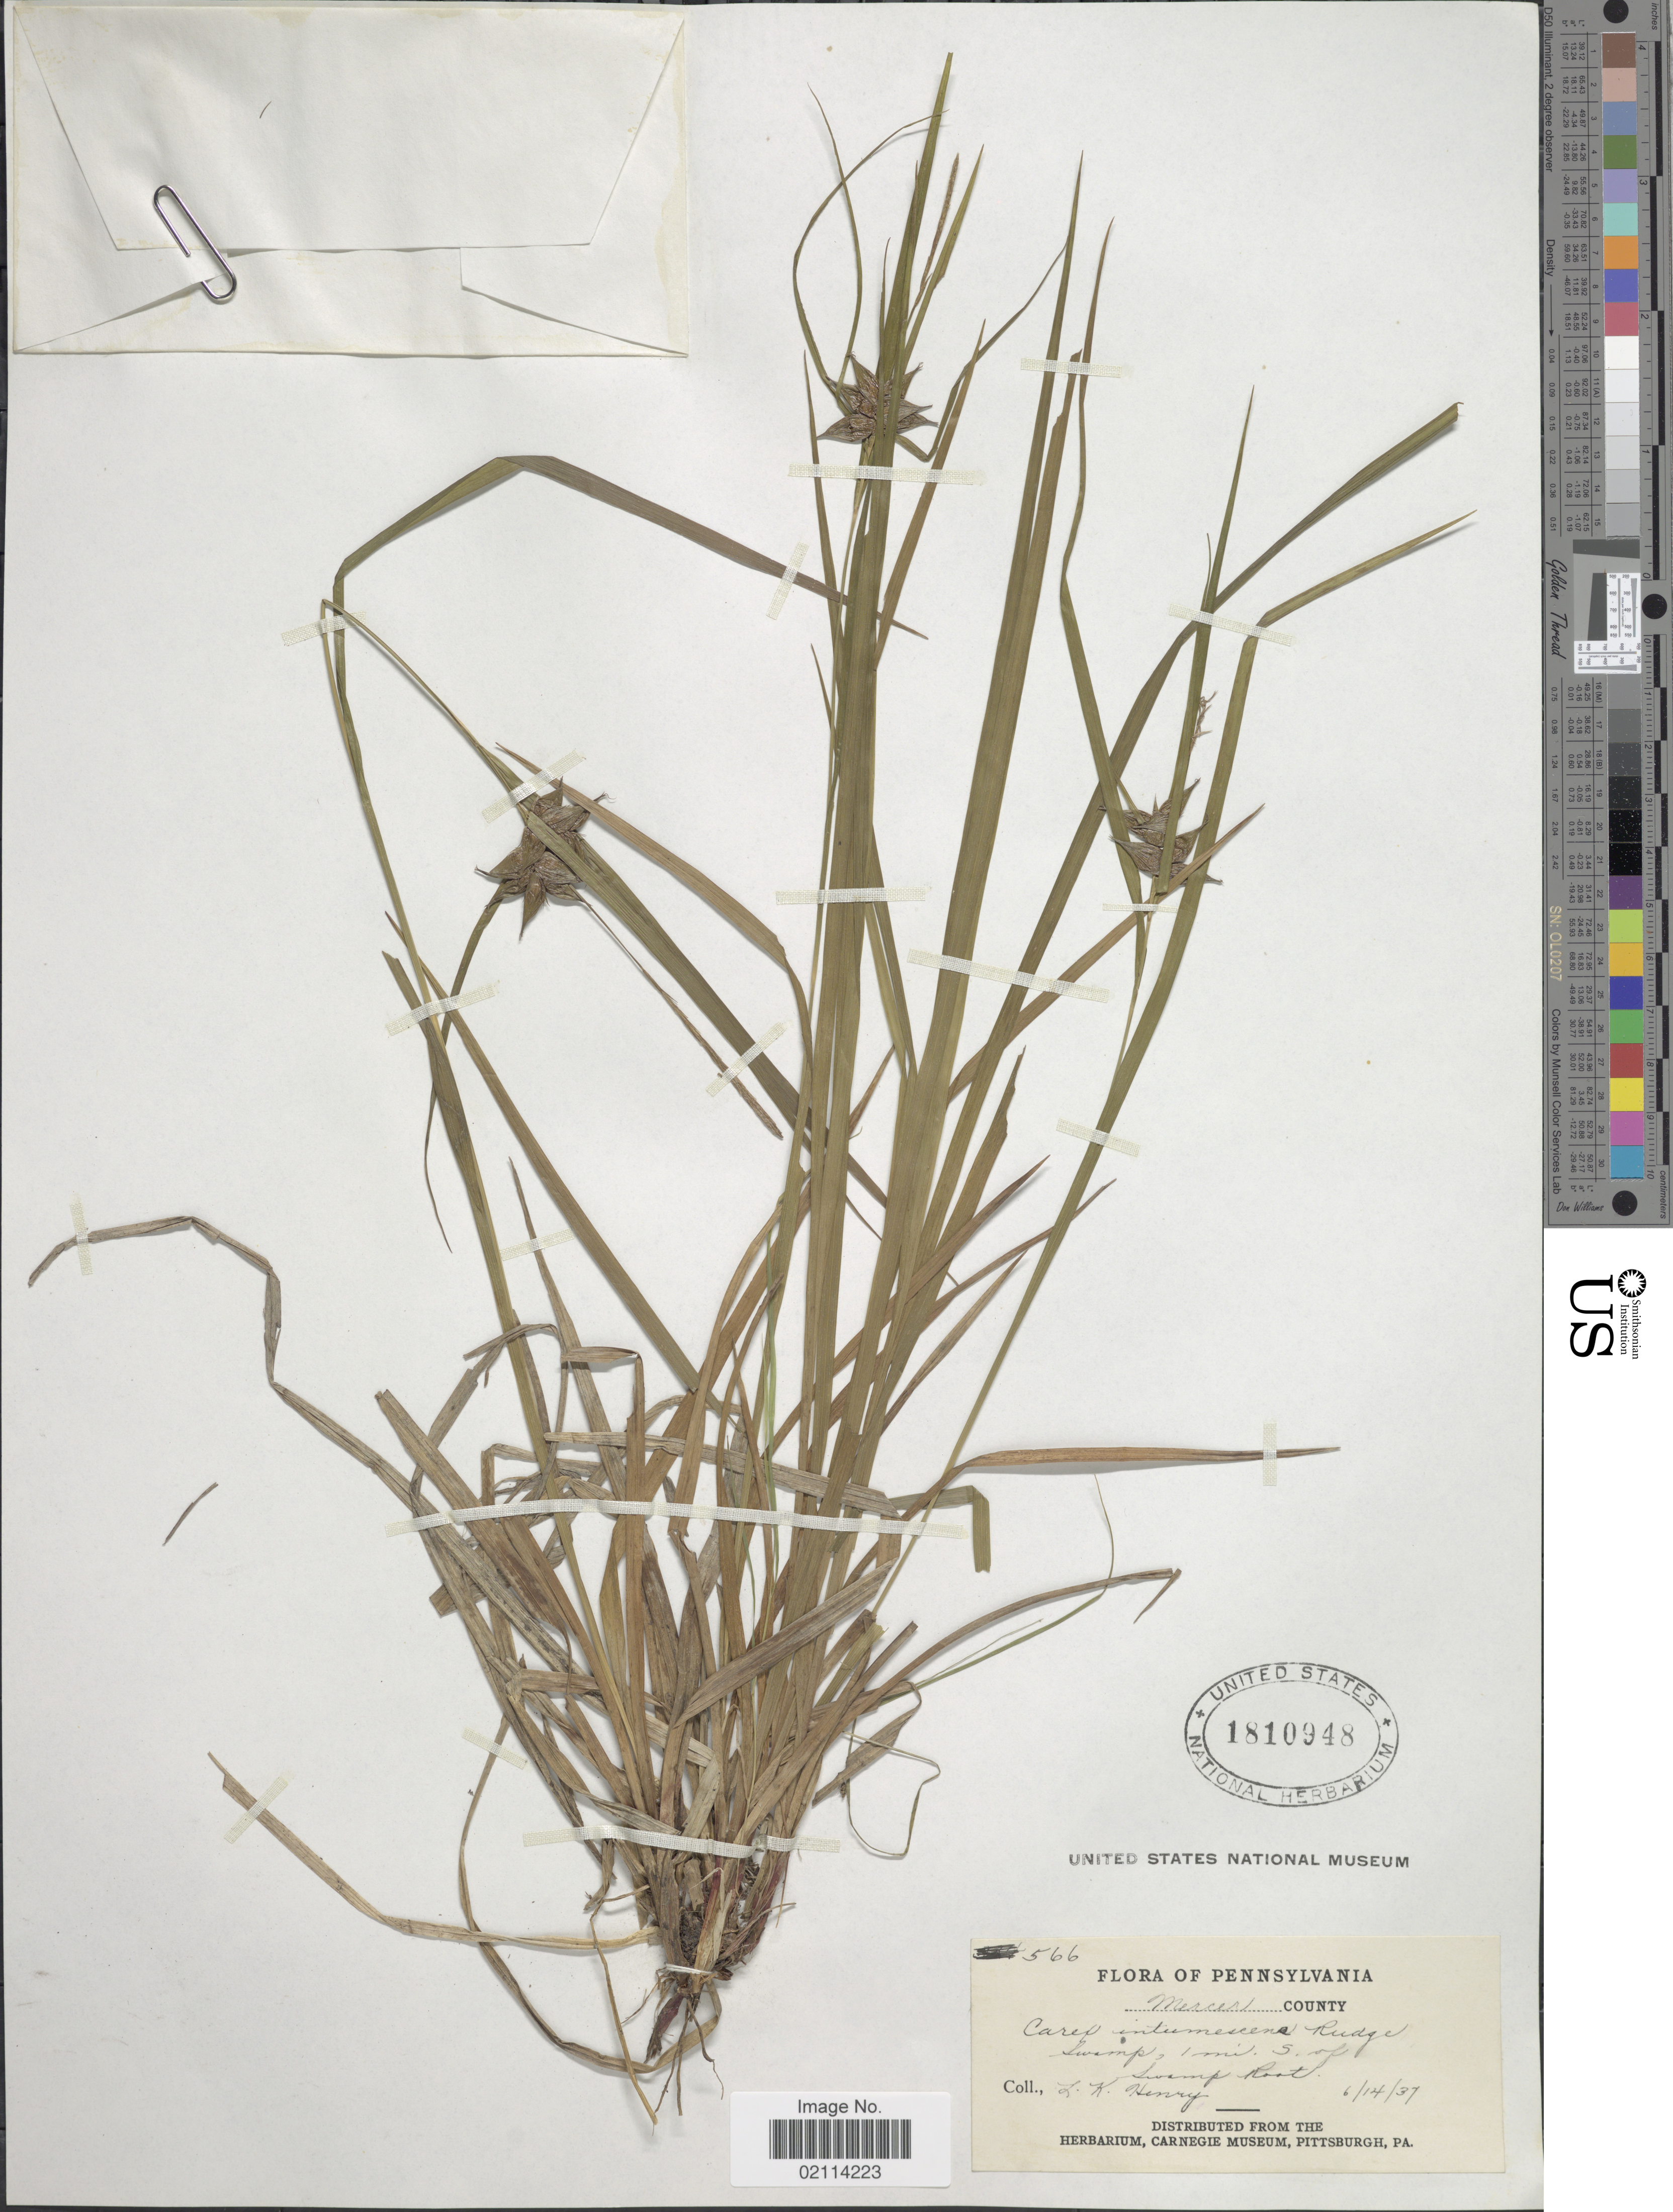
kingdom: Plantae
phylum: Tracheophyta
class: Liliopsida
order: Poales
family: Cyperaceae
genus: Carex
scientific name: Carex intumescens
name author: Rudge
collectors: L. K. Henry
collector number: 566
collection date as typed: Transcribed d/m/y: 14/6/37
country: United States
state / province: Pennsylvania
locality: Mercer County, swamps, 1 mi. S. of Swamp Root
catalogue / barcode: US 1810948